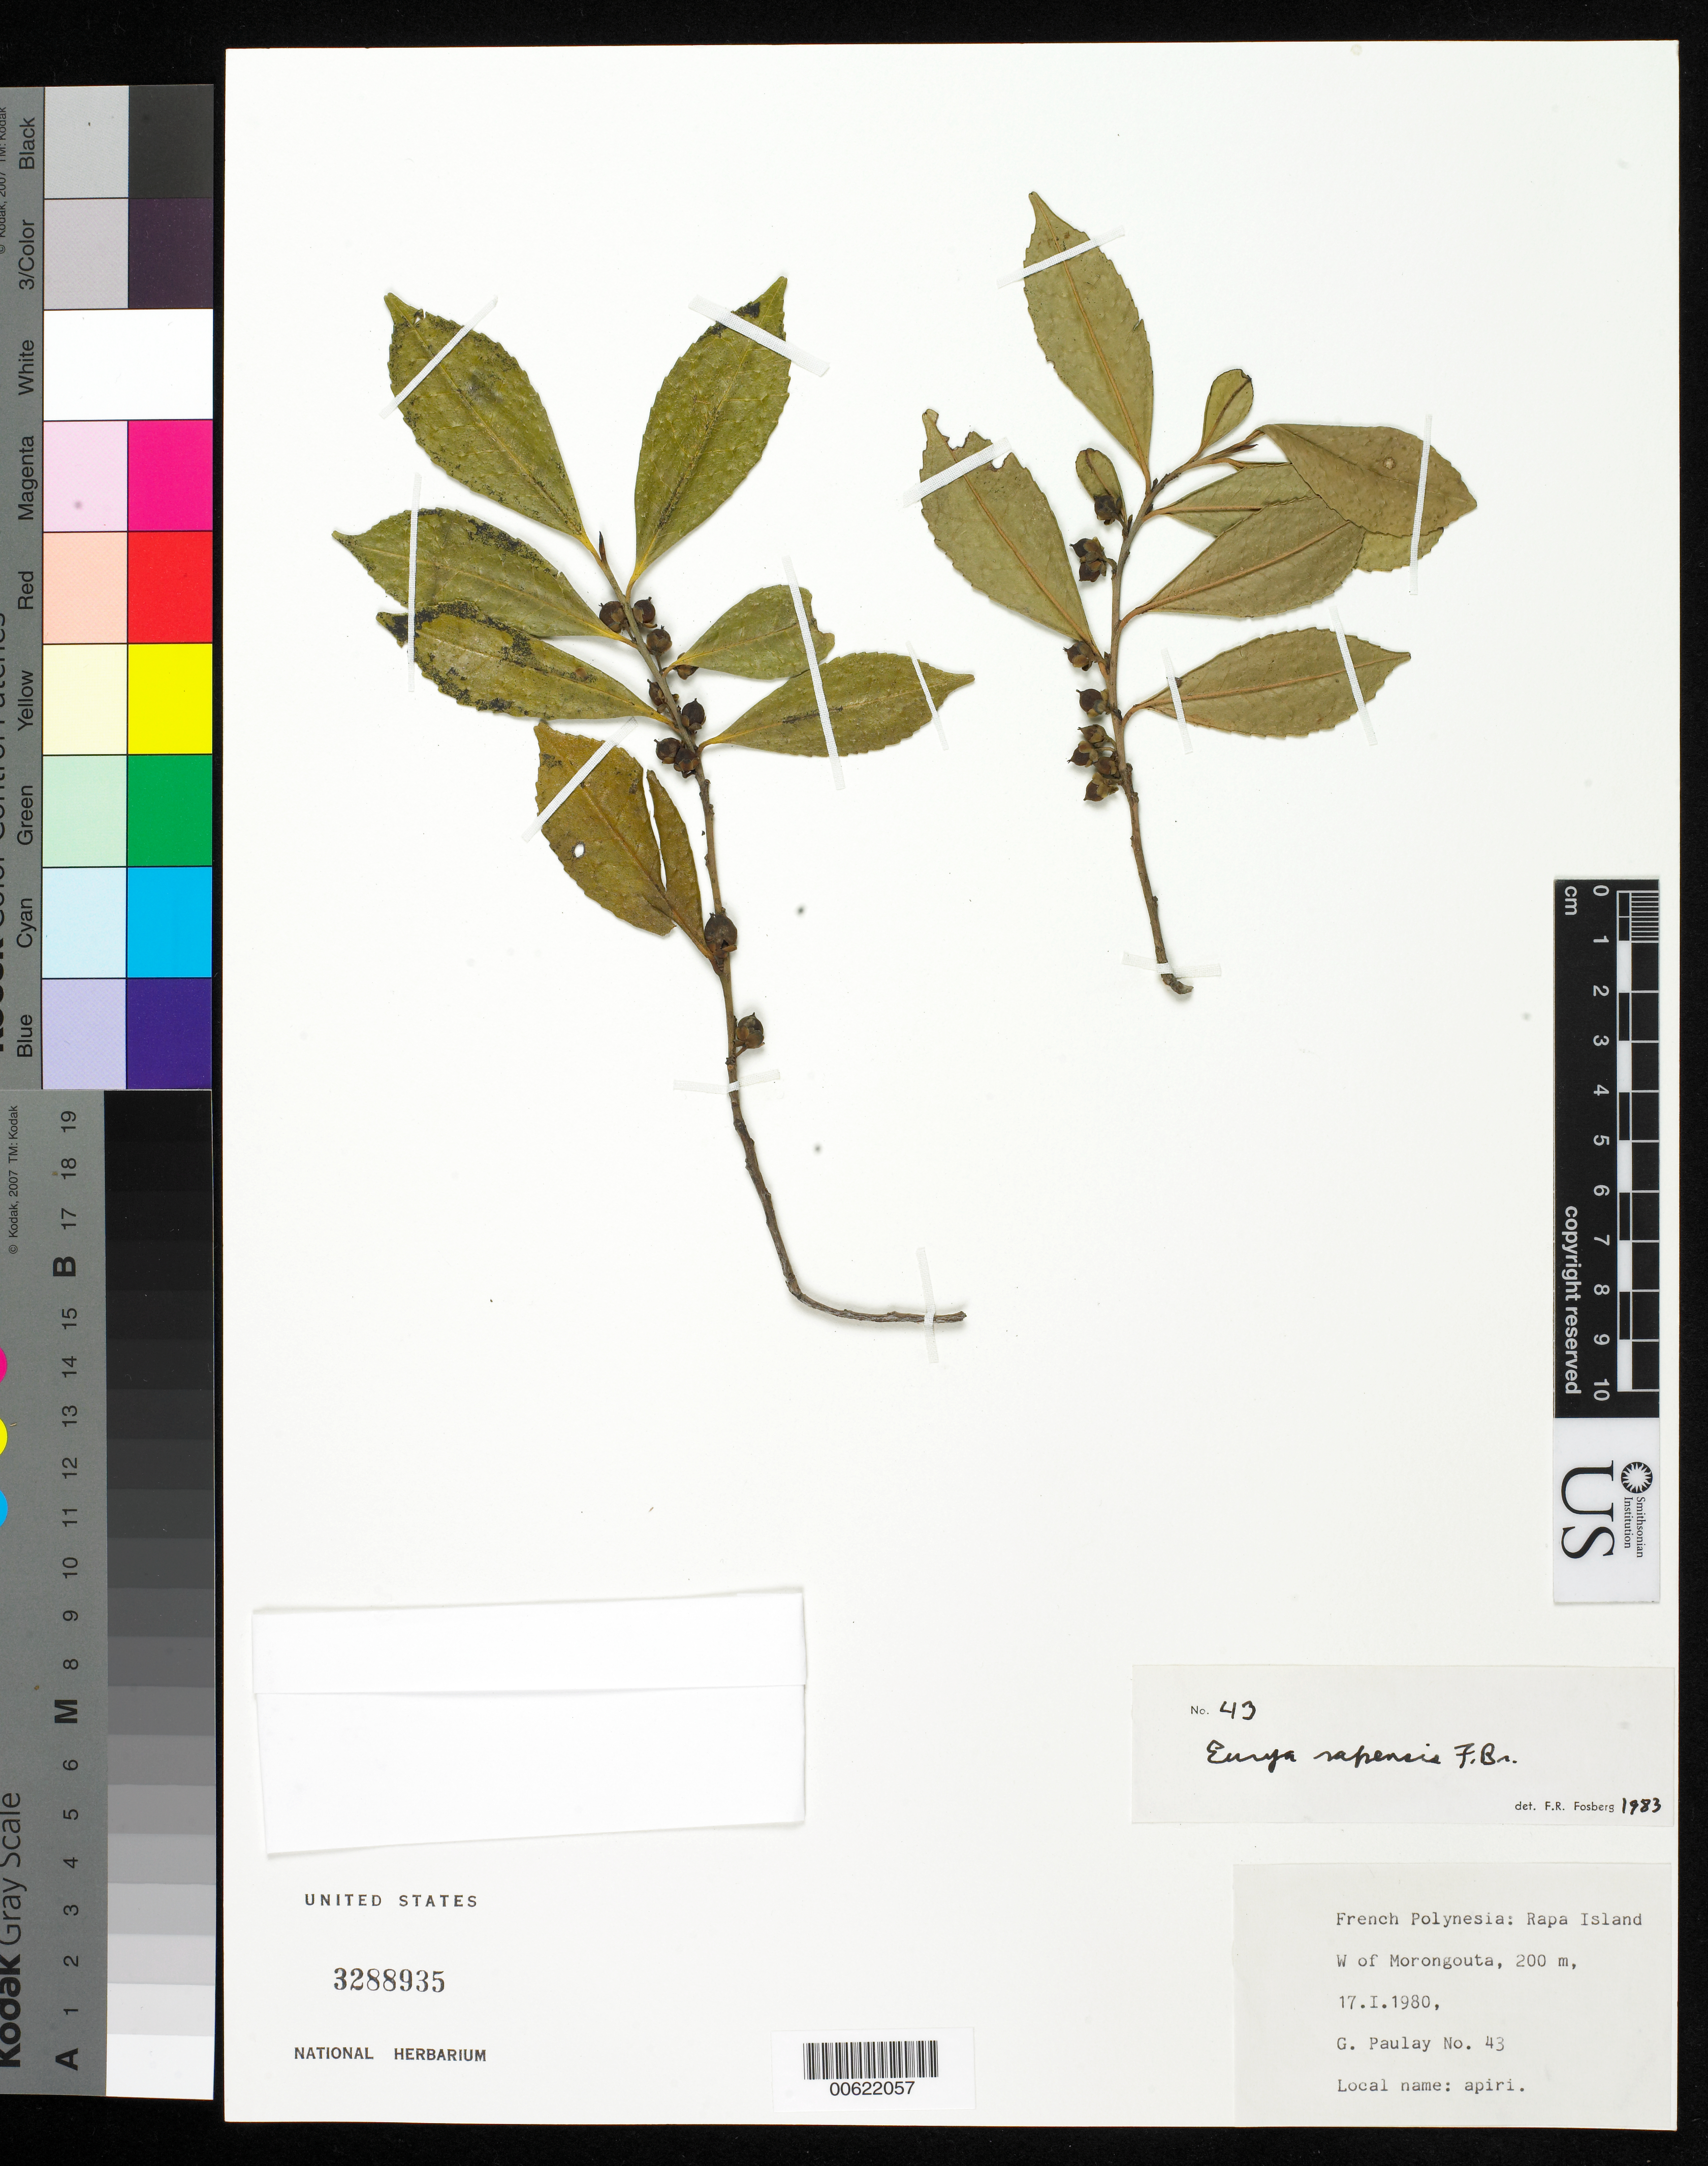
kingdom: Plantae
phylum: Tracheophyta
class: Magnoliopsida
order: Ericales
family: Pentaphylacaceae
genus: Eurya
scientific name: Eurya rapensis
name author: F. Br.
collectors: G. Paulay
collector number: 43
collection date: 1980-01-17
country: French Polynesia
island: Rapa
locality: W of Morongouta, 200 m (may be altitude or distance)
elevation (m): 200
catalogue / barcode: US 3288935